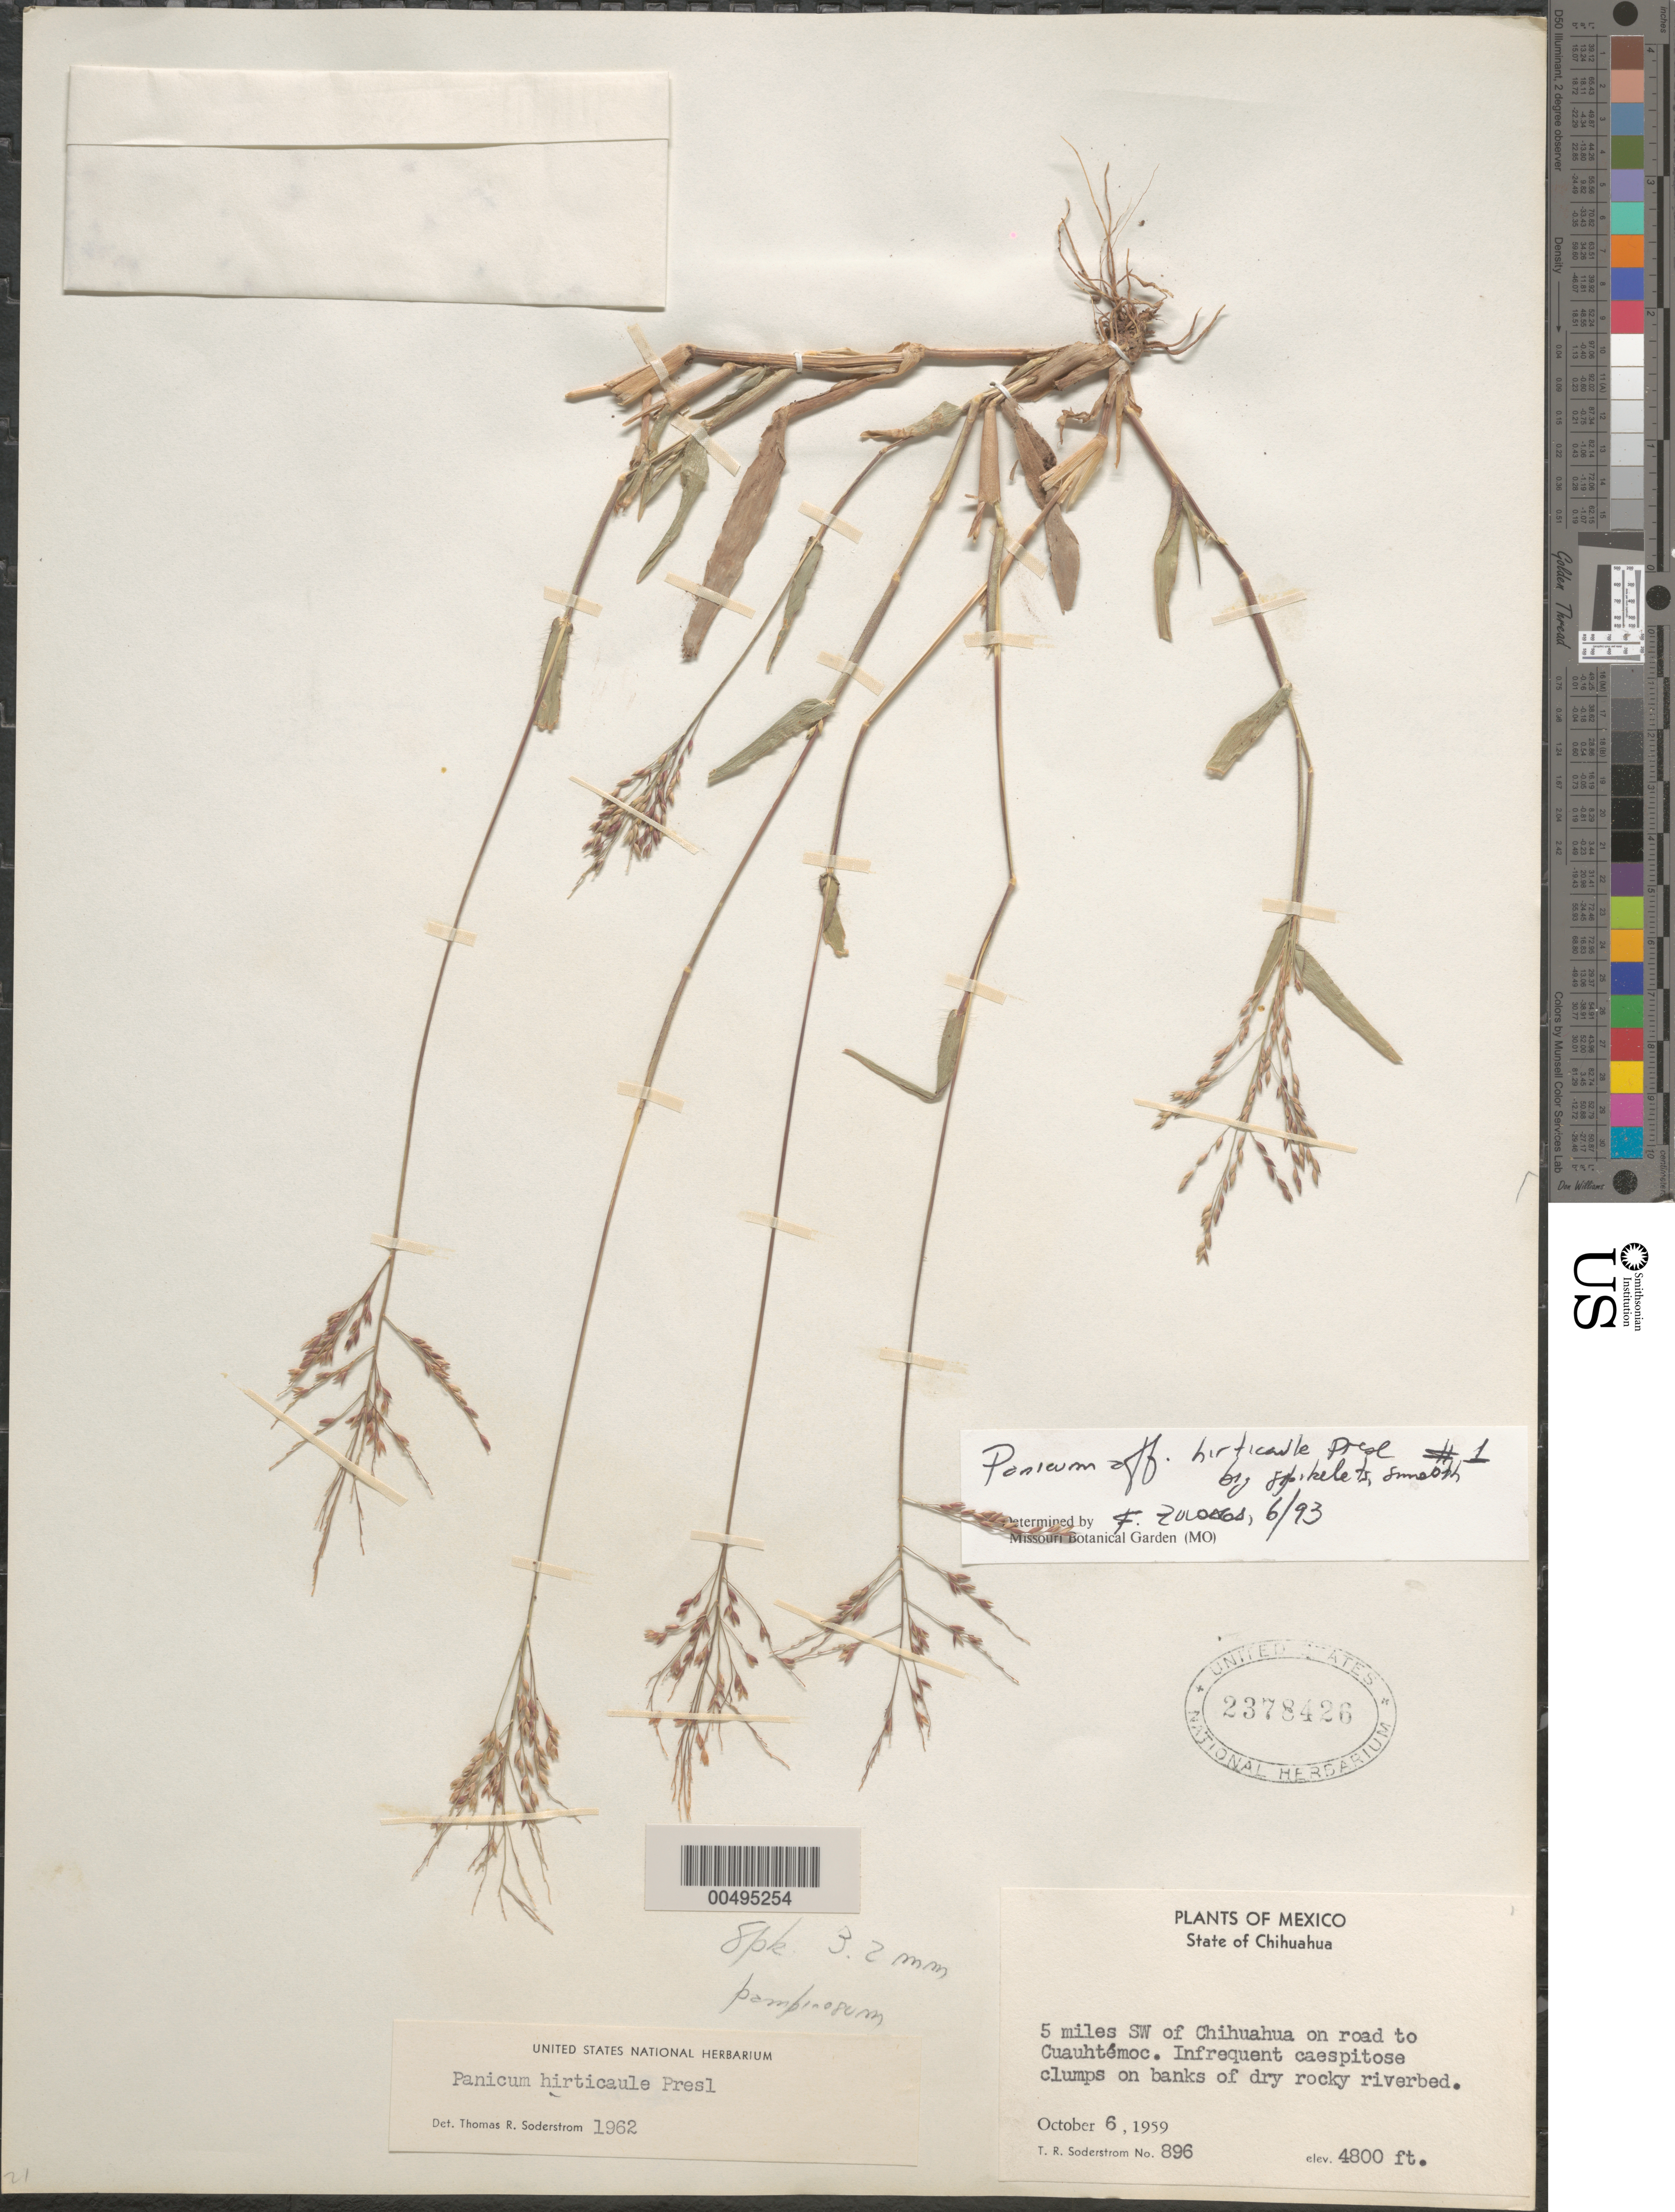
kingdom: Plantae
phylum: Tracheophyta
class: Liliopsida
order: Poales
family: Poaceae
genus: Panicum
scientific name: Panicum hirticaule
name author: J. Presl in C. Presl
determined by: Zuloaga, F. O.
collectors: T. R. Soderstrom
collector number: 896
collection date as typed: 6 Oct 1959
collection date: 1959-10-06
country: Mexico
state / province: Chihuahua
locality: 5 mi SW of Chihuahua on rd to Cuauhtémoc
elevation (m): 1463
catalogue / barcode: US 2378426